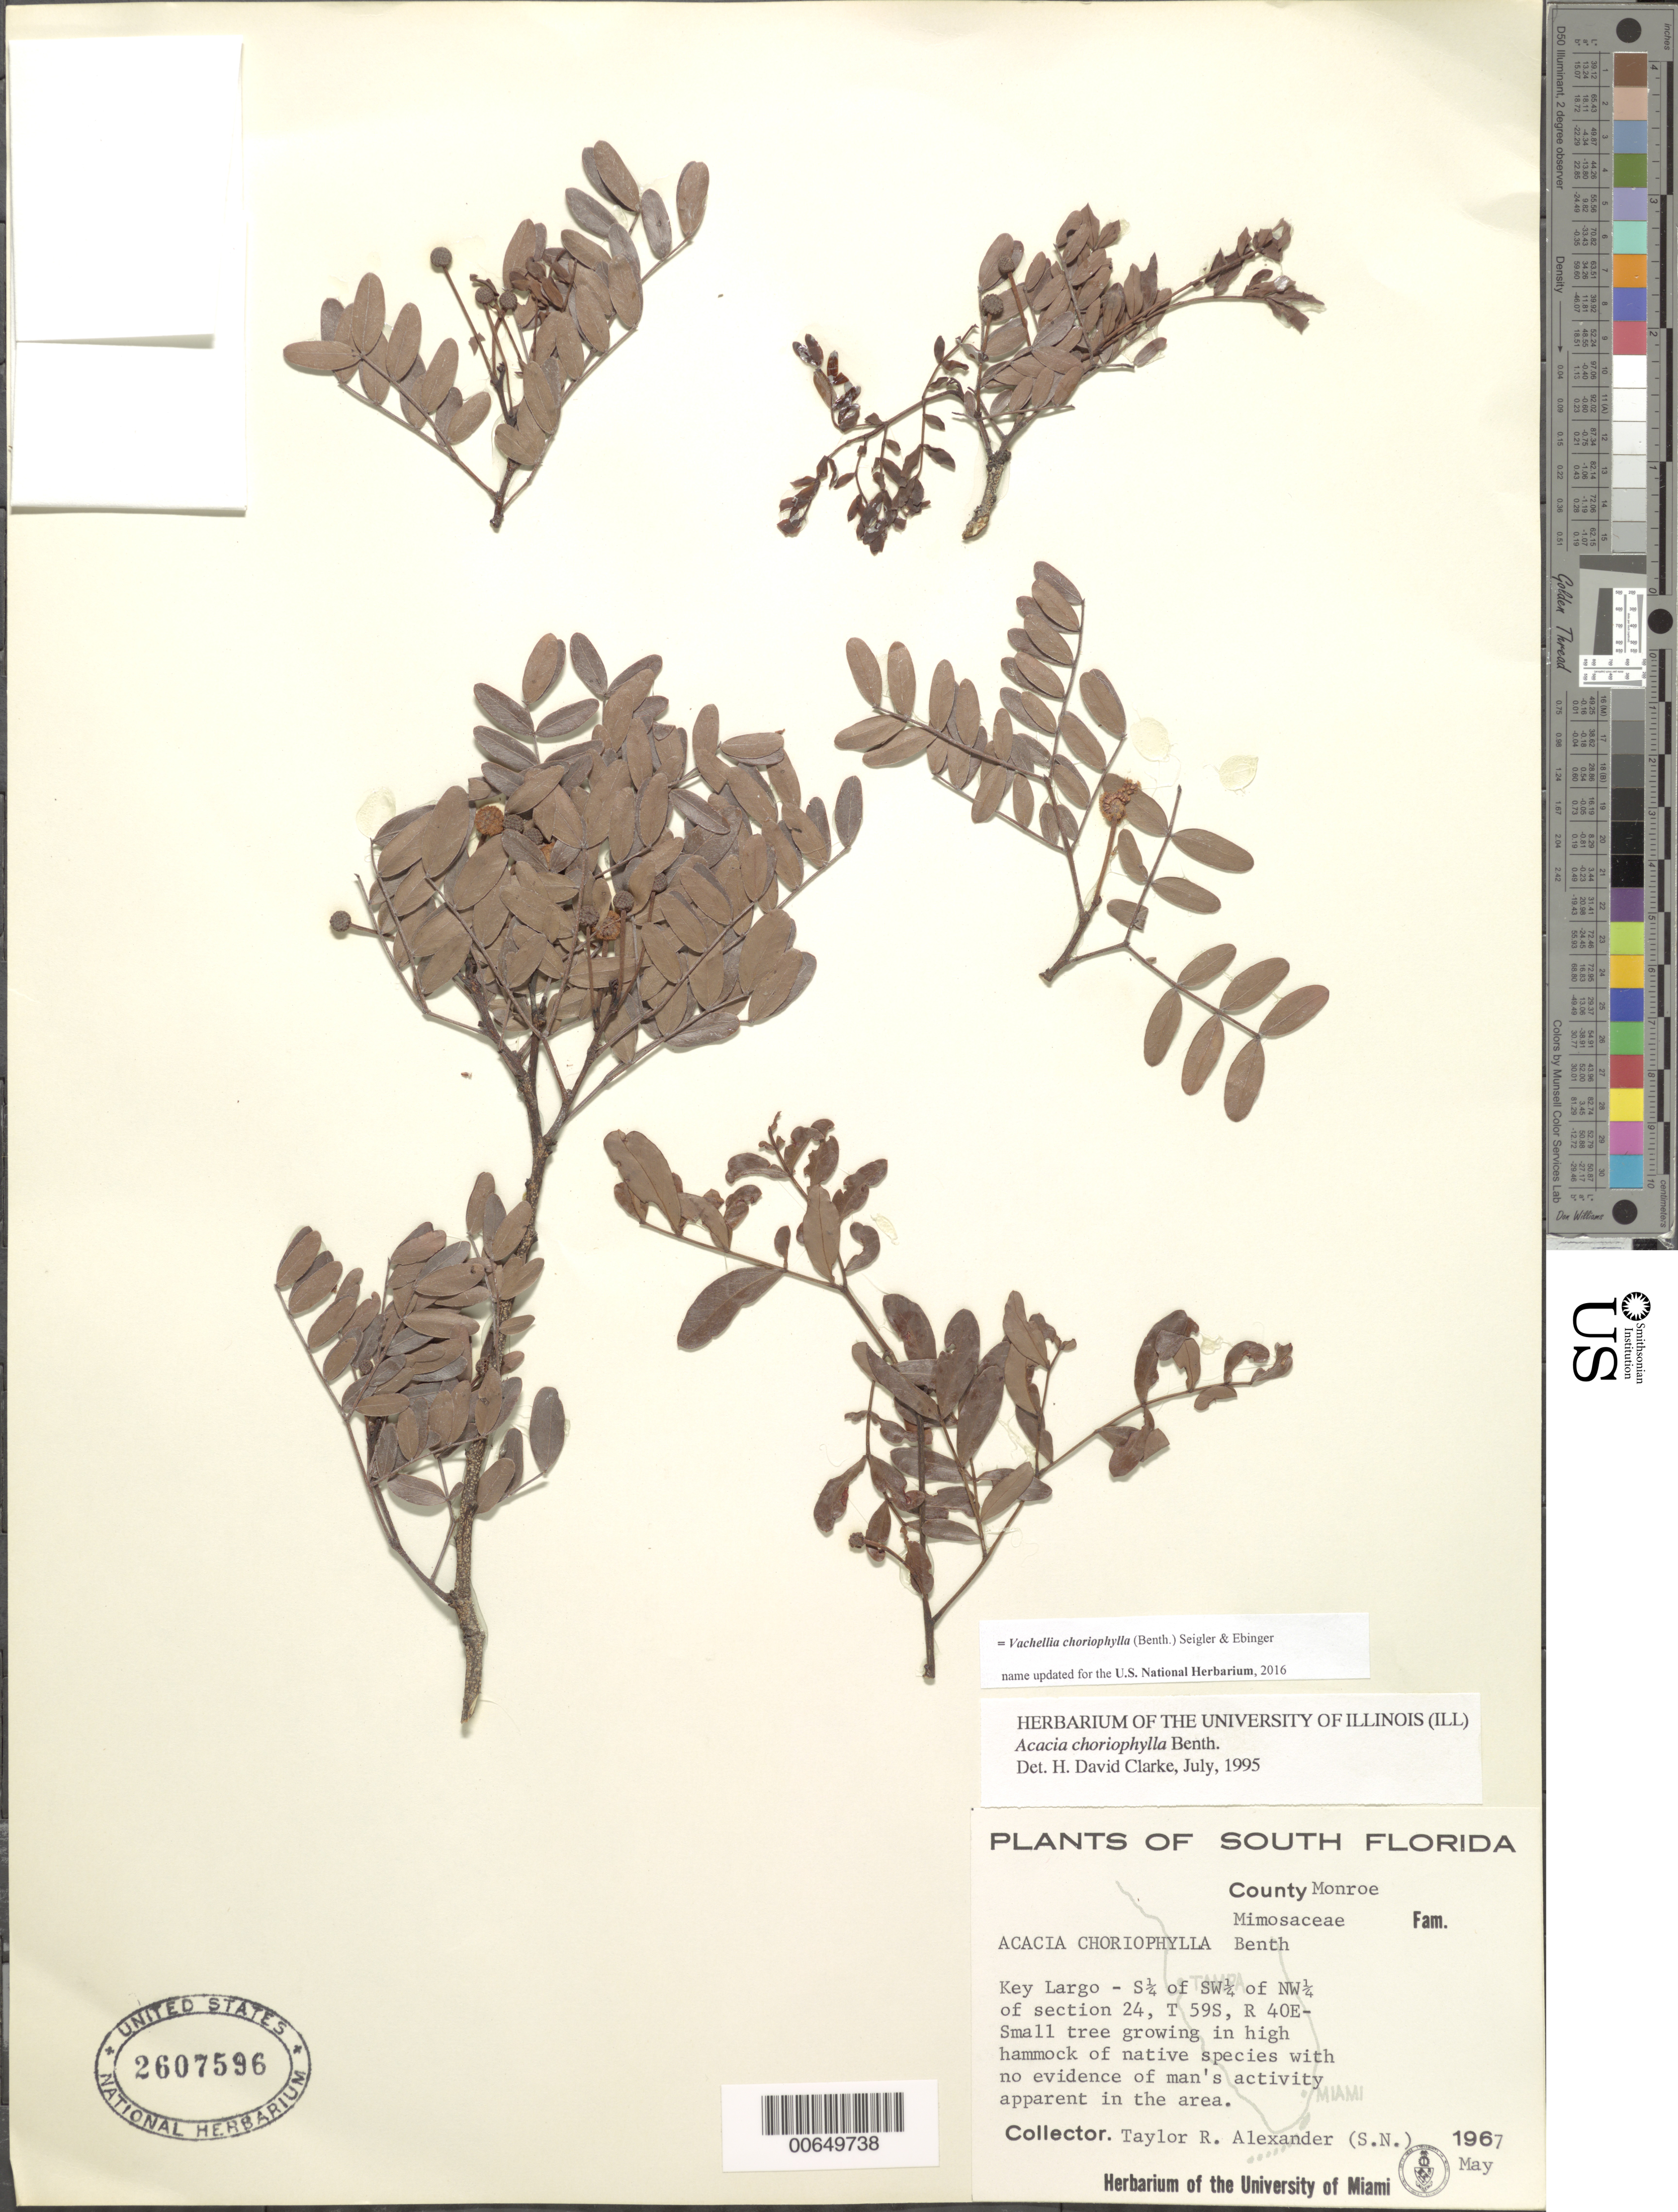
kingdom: Plantae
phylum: Tracheophyta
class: Magnoliopsida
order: Fabales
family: Fabaceae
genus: Vachellia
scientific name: Vachellia choriophylla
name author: (Benth.) Seigler & Ebinger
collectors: T. R. Alexander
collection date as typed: May 1967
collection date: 1967-05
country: United States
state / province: Florida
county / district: Monroe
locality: Key Largo - S1/4 of SW 1/4 of NW 1/4 of section 24, T59S, R40E.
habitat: In high hammock.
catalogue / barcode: US 2607596